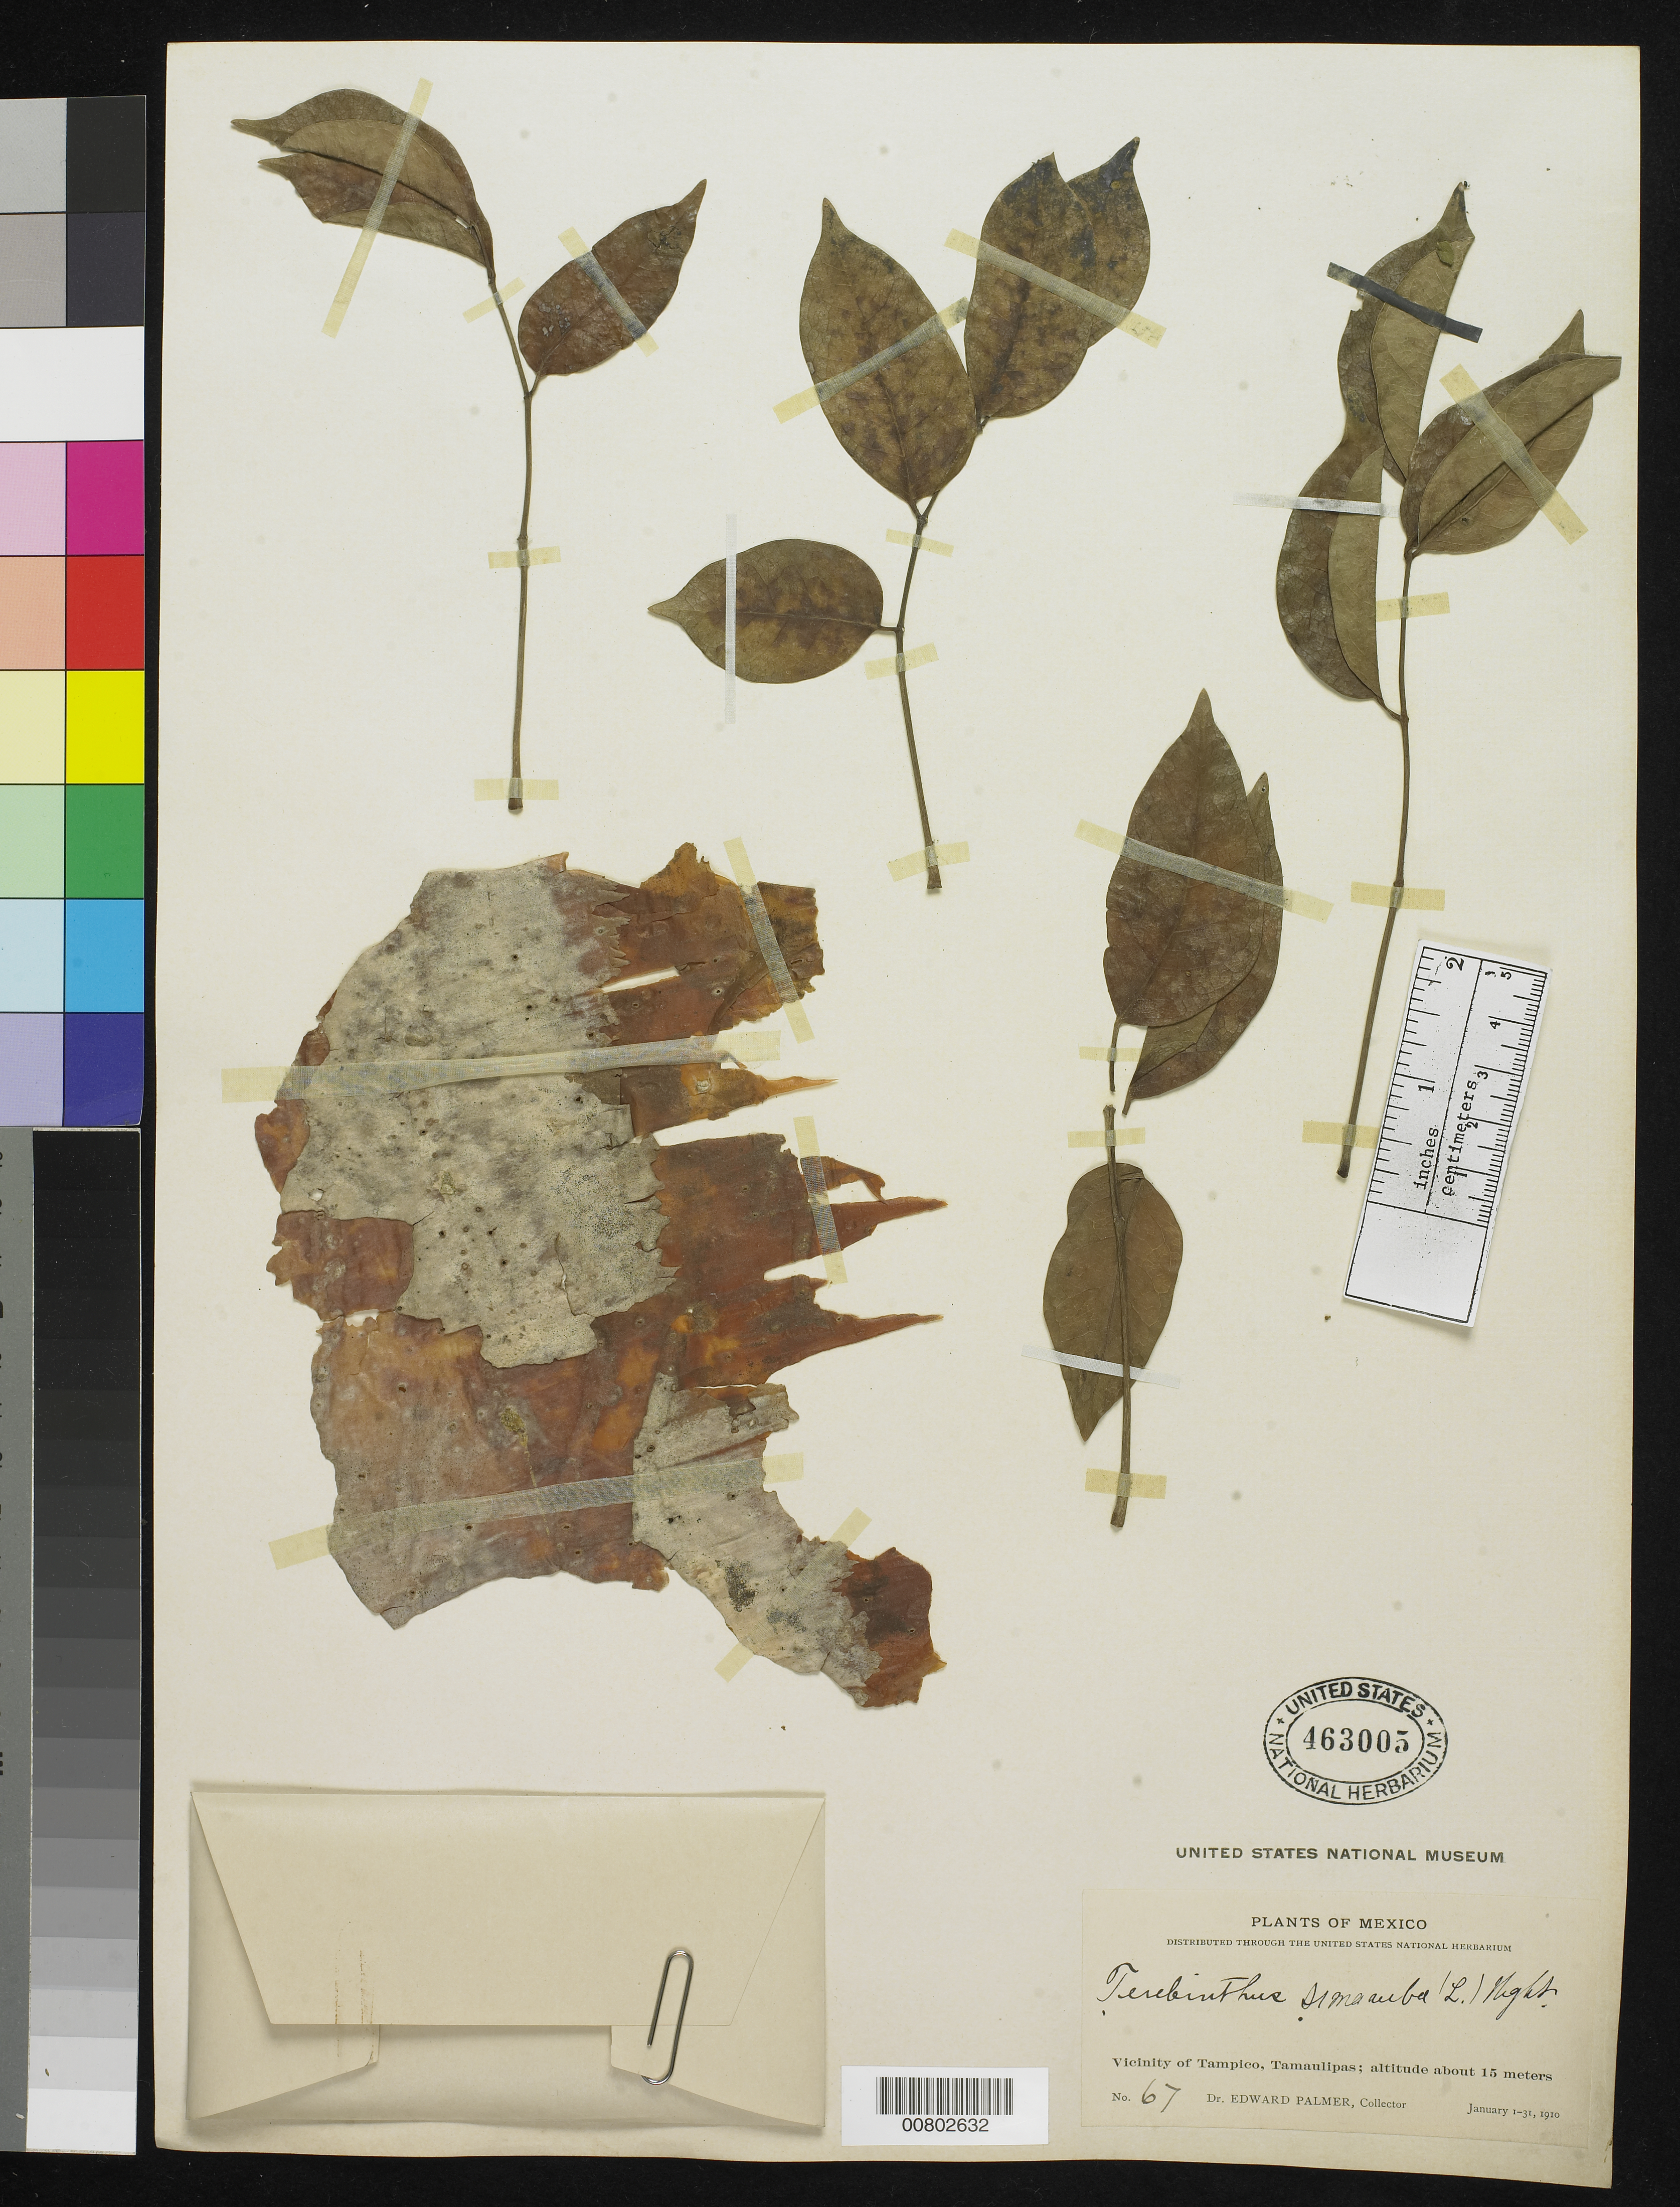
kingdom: Plantae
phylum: Tracheophyta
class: Magnoliopsida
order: Sapindales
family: Burseraceae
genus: Bursera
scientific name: Bursera simaruba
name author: (L.) Sarg.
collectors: E. Palmer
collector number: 67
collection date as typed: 01 Jan 1910 to 31 Jan 1910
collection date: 1910-01-01/1910-01-31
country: Mexico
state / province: Tamaulipas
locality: Vicinity of Tampico, Tamaulipas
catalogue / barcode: US 463005